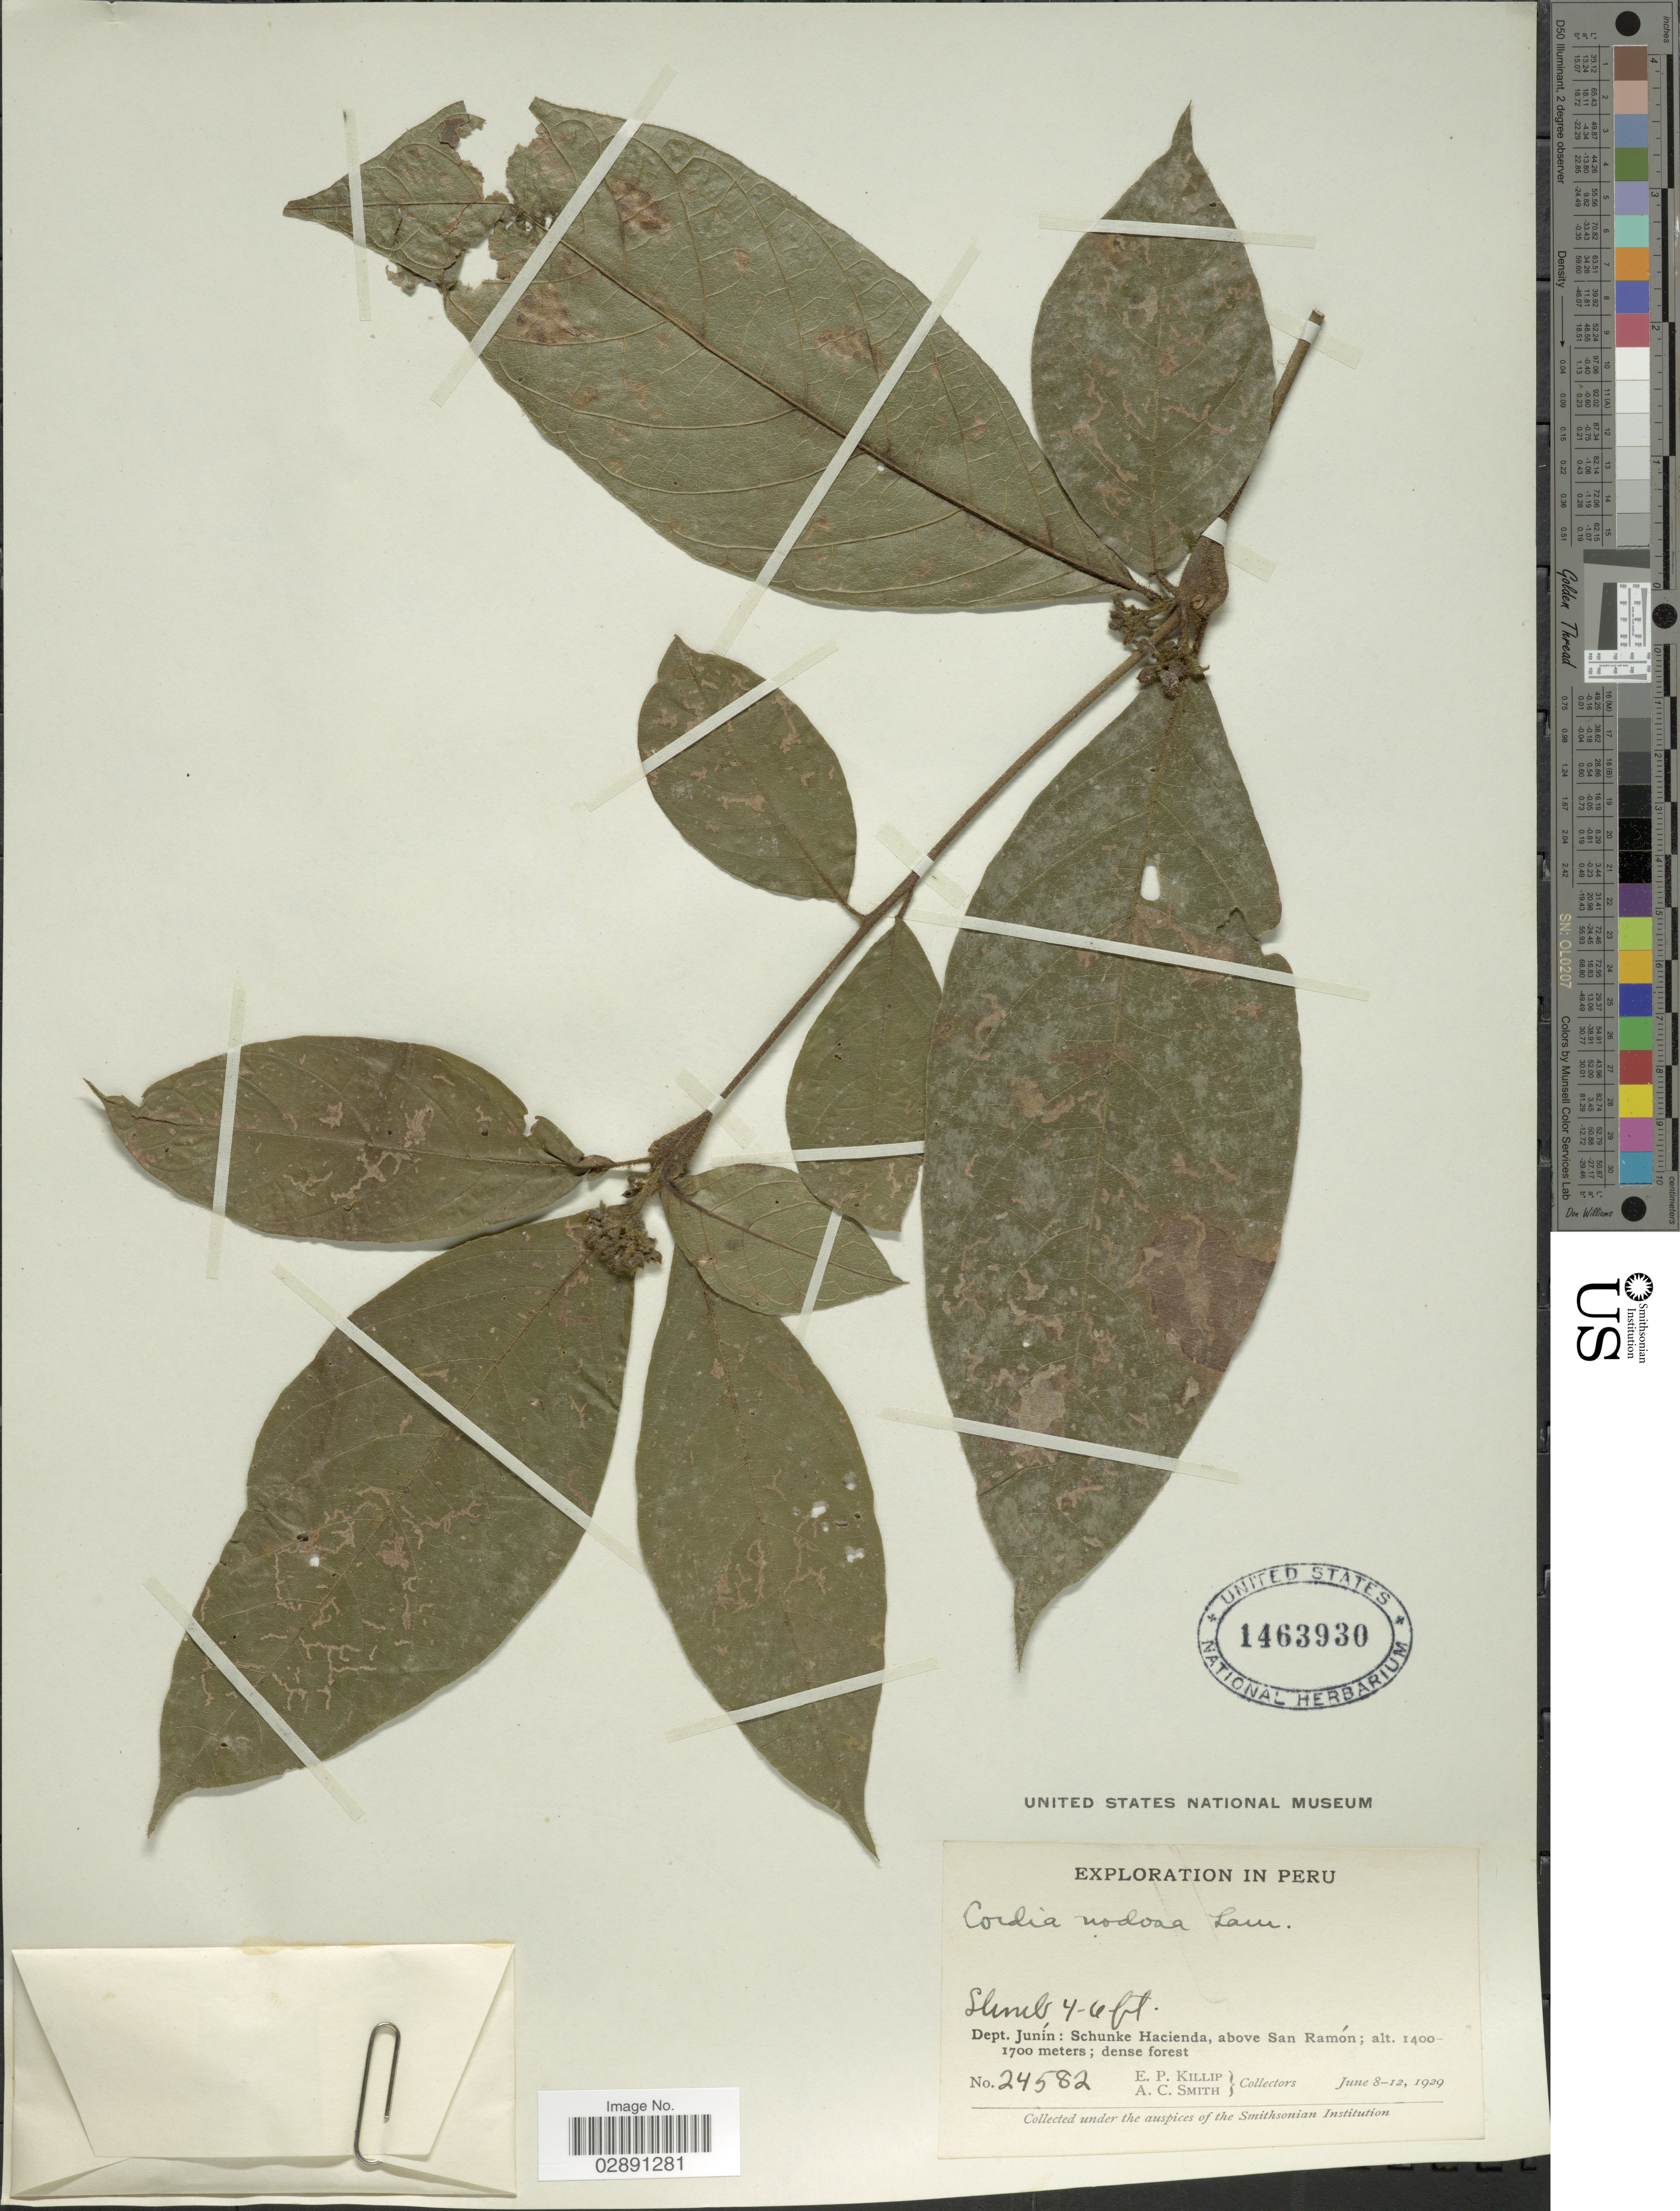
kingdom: Plantae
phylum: Tracheophyta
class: Magnoliopsida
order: Boraginales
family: Cordiaceae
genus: Cordia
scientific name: Cordia nodosa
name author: Lam.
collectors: E. P. Killip & A. C. Smith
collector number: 24582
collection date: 1929-06-08/1929-06-12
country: Peru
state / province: Junín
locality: Dept. Junín: Schunke Hacienda, above San Ramón.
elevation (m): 1400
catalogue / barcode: US 1463930